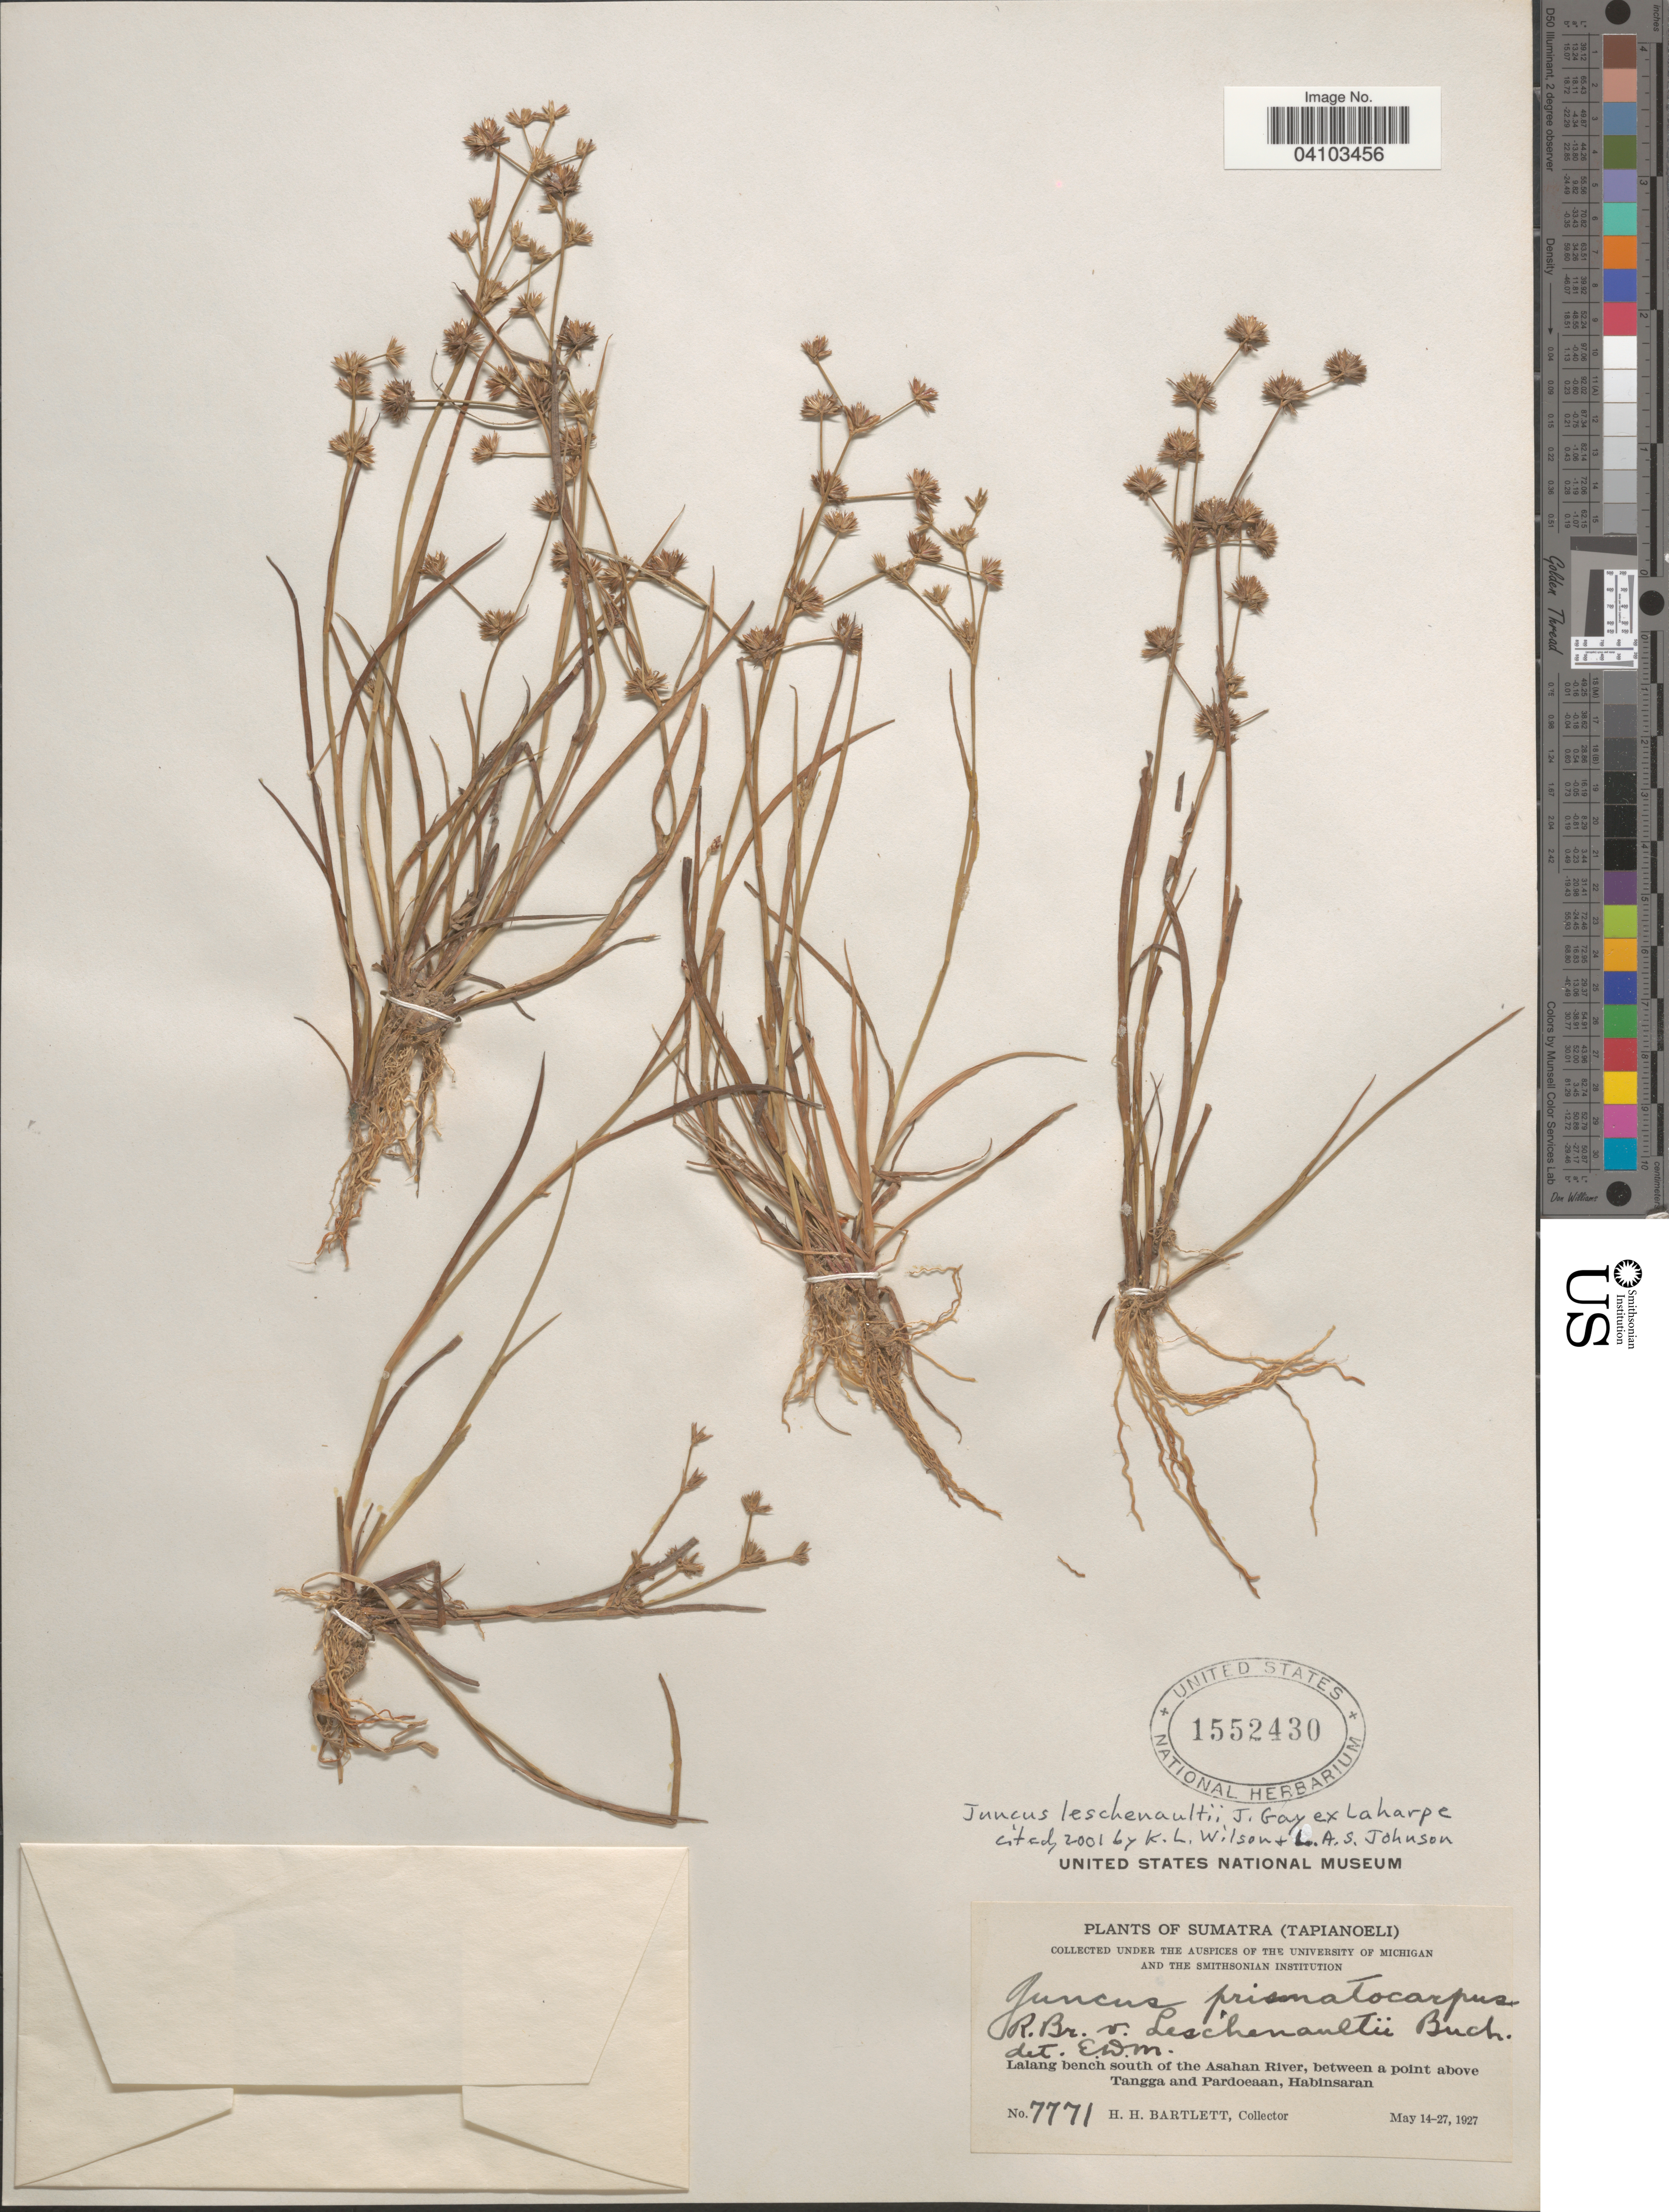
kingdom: Plantae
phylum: Tracheophyta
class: Liliopsida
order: Poales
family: Juncaceae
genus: Juncus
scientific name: Juncus leschenaultii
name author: J. Gay ex Laharpe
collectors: H. H. Bartlett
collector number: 7771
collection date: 1927-05-14/1927-05-27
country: Indonesia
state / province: Sumatra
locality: Sumatra (Tapianoeli). Lalang bench south of the Asahan River, between a point above Tangga and Pardoeaan, Habinsaran.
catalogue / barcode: US 1552430